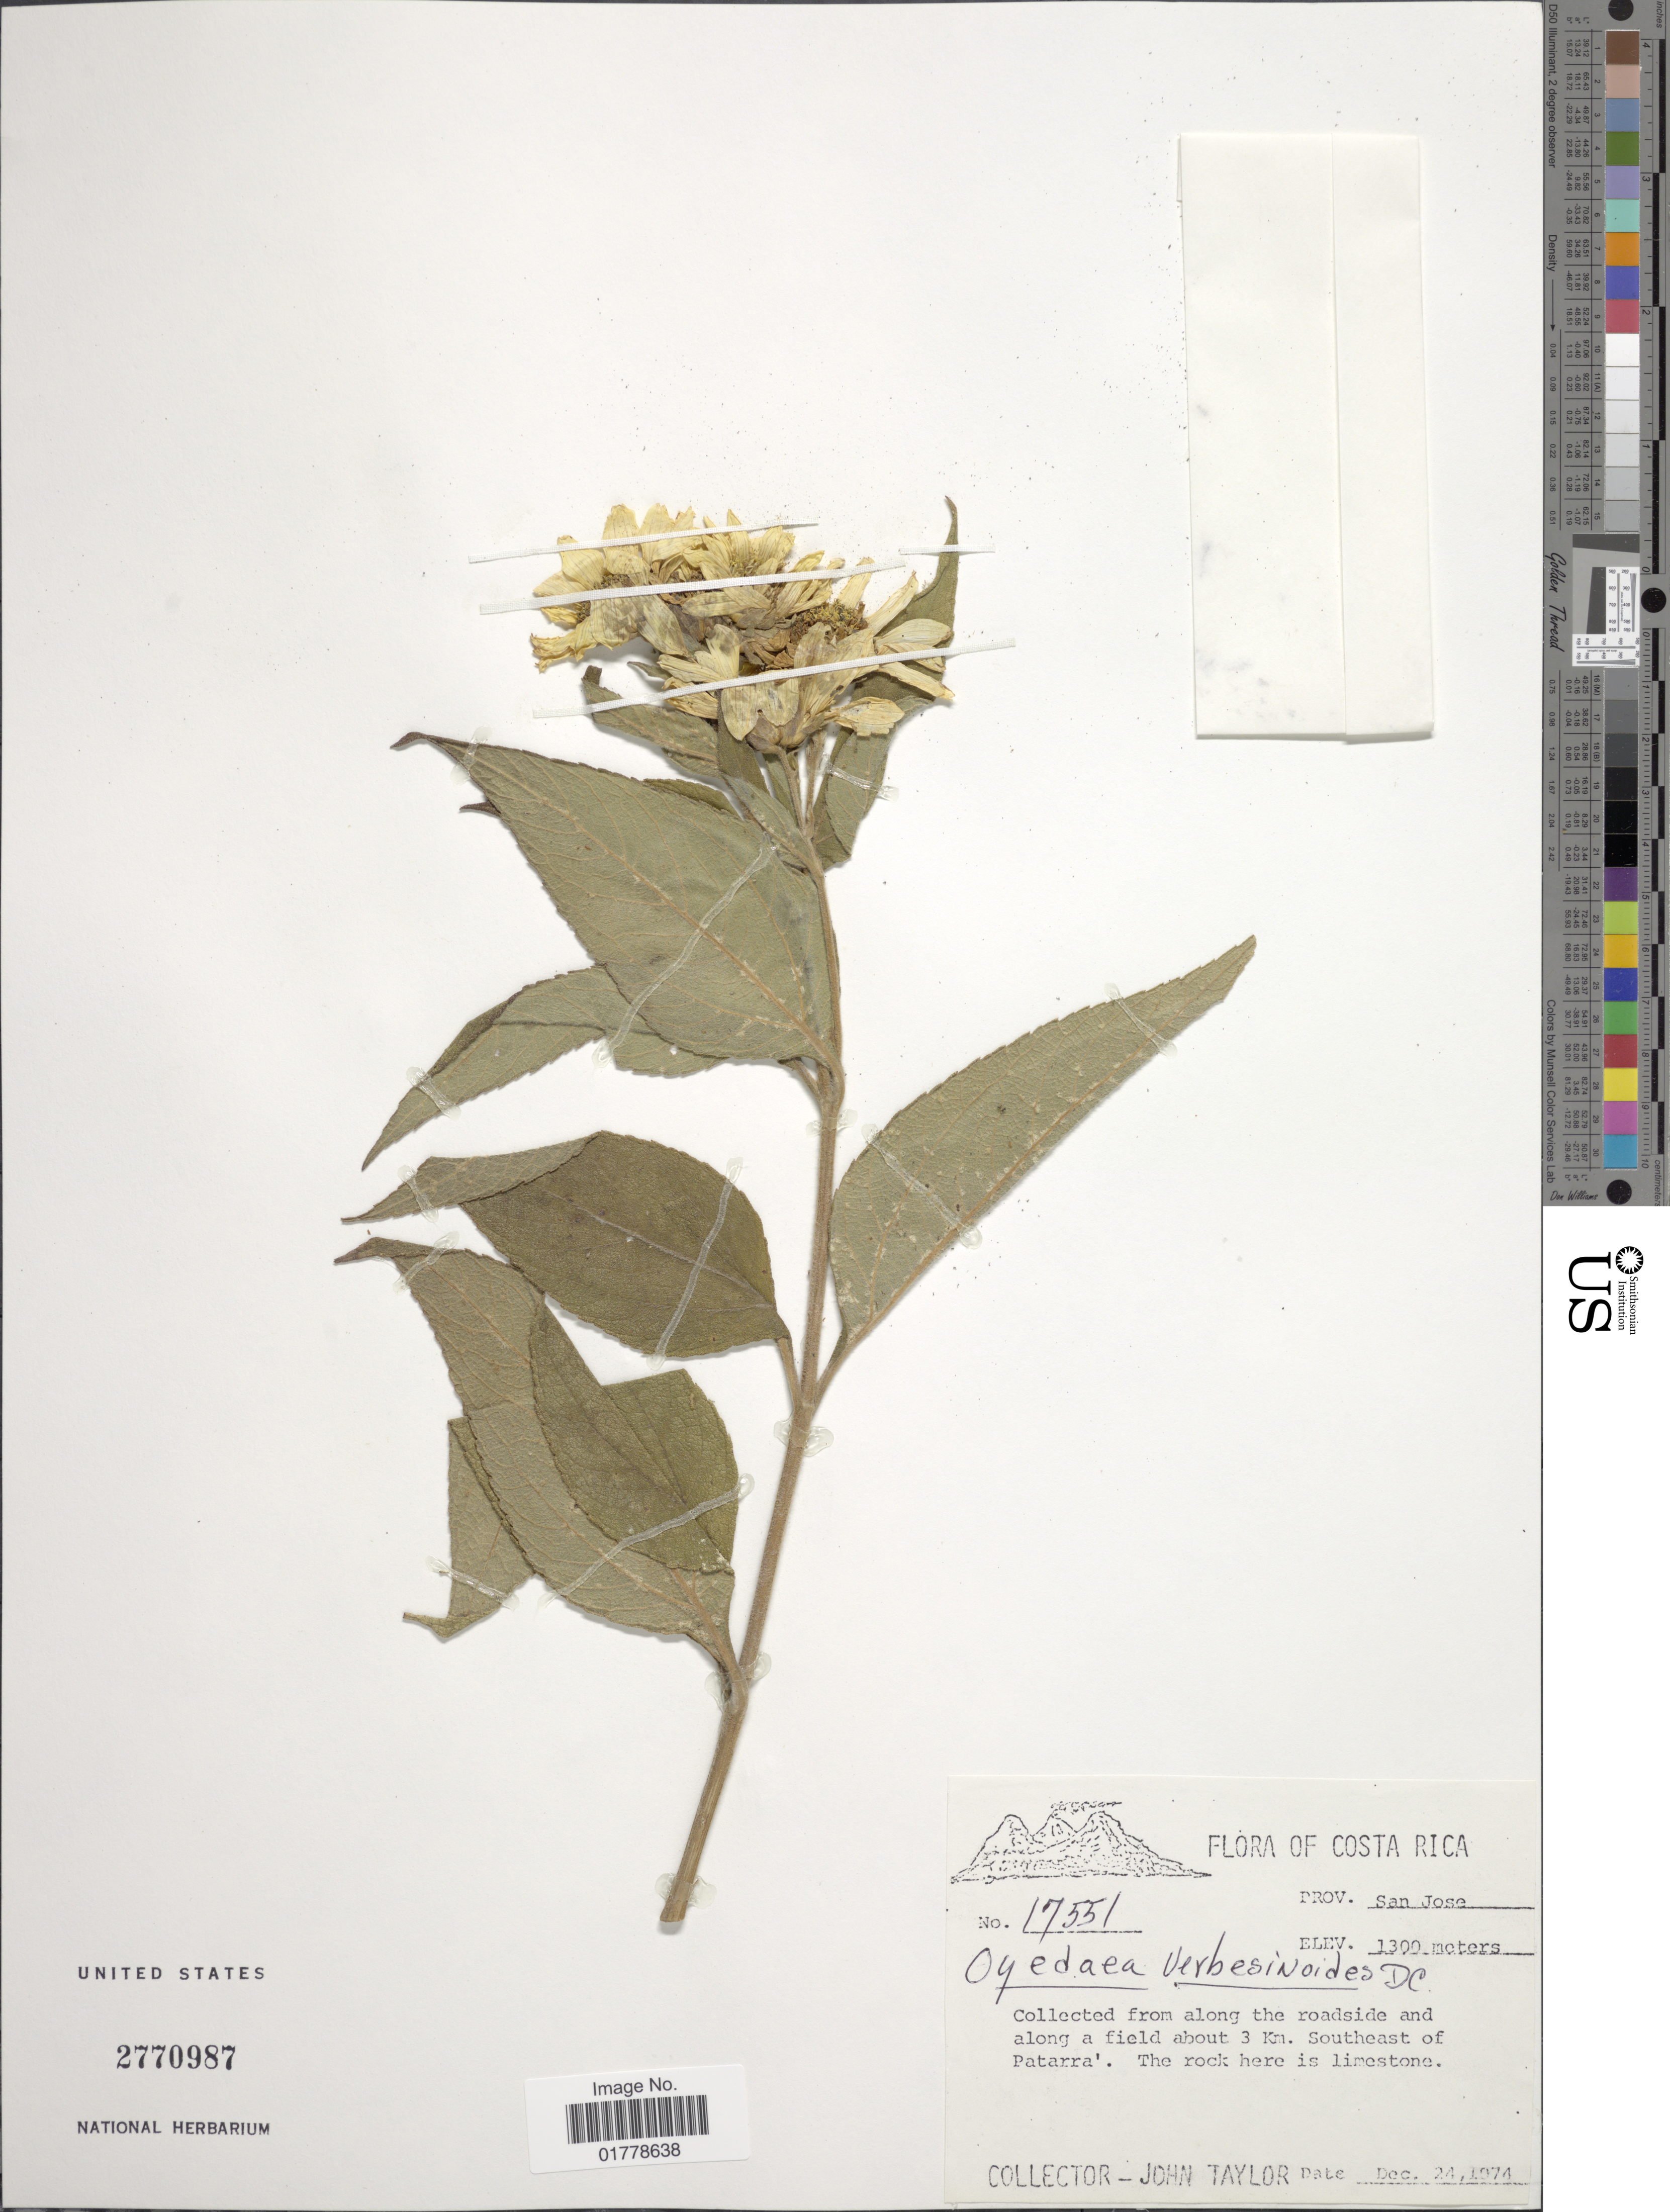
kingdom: Plantae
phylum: Tracheophyta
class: Magnoliopsida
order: Asterales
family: Asteraceae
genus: Oyedaea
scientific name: Oyedaea verbesinoides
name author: DC.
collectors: J. Taylor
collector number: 17551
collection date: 1974-12-24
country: Costa Rica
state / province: San José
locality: Prov. San Jose. Collected from along the roadside and along a field about 3 Km. Southeast of Patarra'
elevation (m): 1300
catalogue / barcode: US 2770987